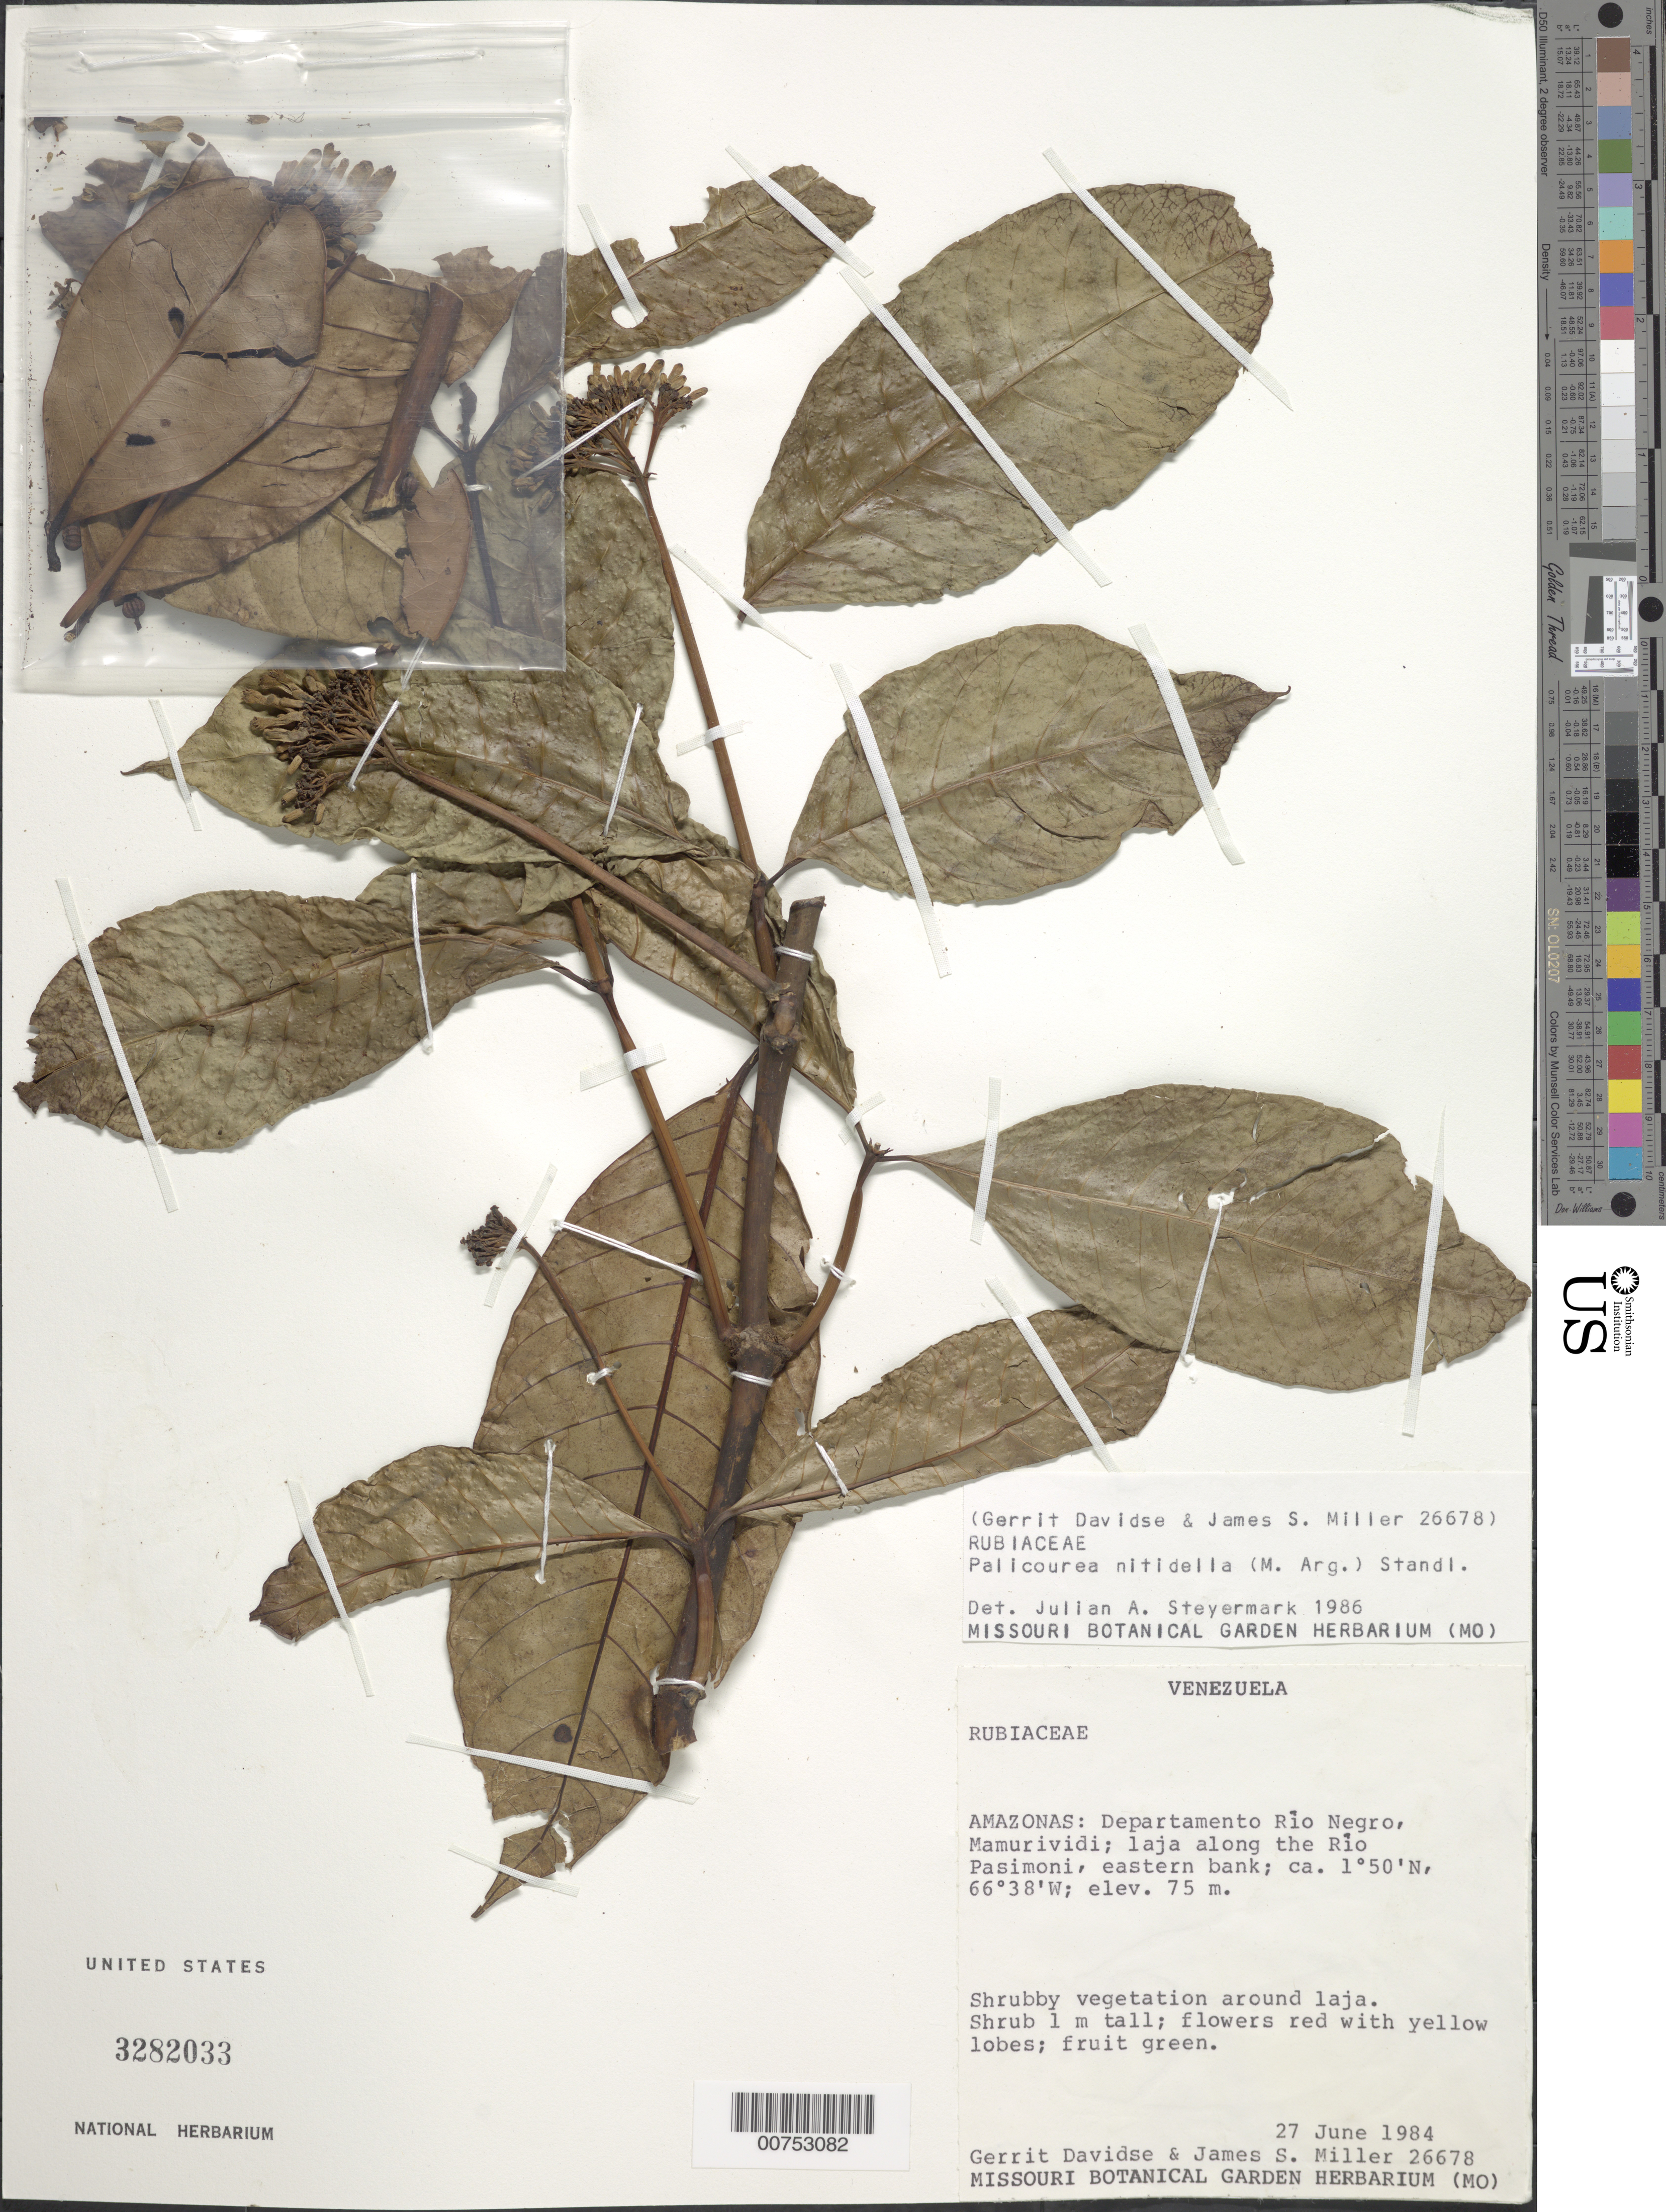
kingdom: Plantae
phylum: Tracheophyta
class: Magnoliopsida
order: Gentianales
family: Rubiaceae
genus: Palicourea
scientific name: Palicourea nitidella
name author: (Müll. Arg.) Standl.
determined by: Steyermark, Julian A., (VEN)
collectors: G. Davidse & J. S. Miller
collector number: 26678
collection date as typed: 27-Jun-84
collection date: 1984-06-27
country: Venezuela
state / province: Amazonas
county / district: Río Negro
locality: Mamurividi, Río Pasimoni, eastern bank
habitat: Shrubby vegetation around laja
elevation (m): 75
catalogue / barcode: US 3282033